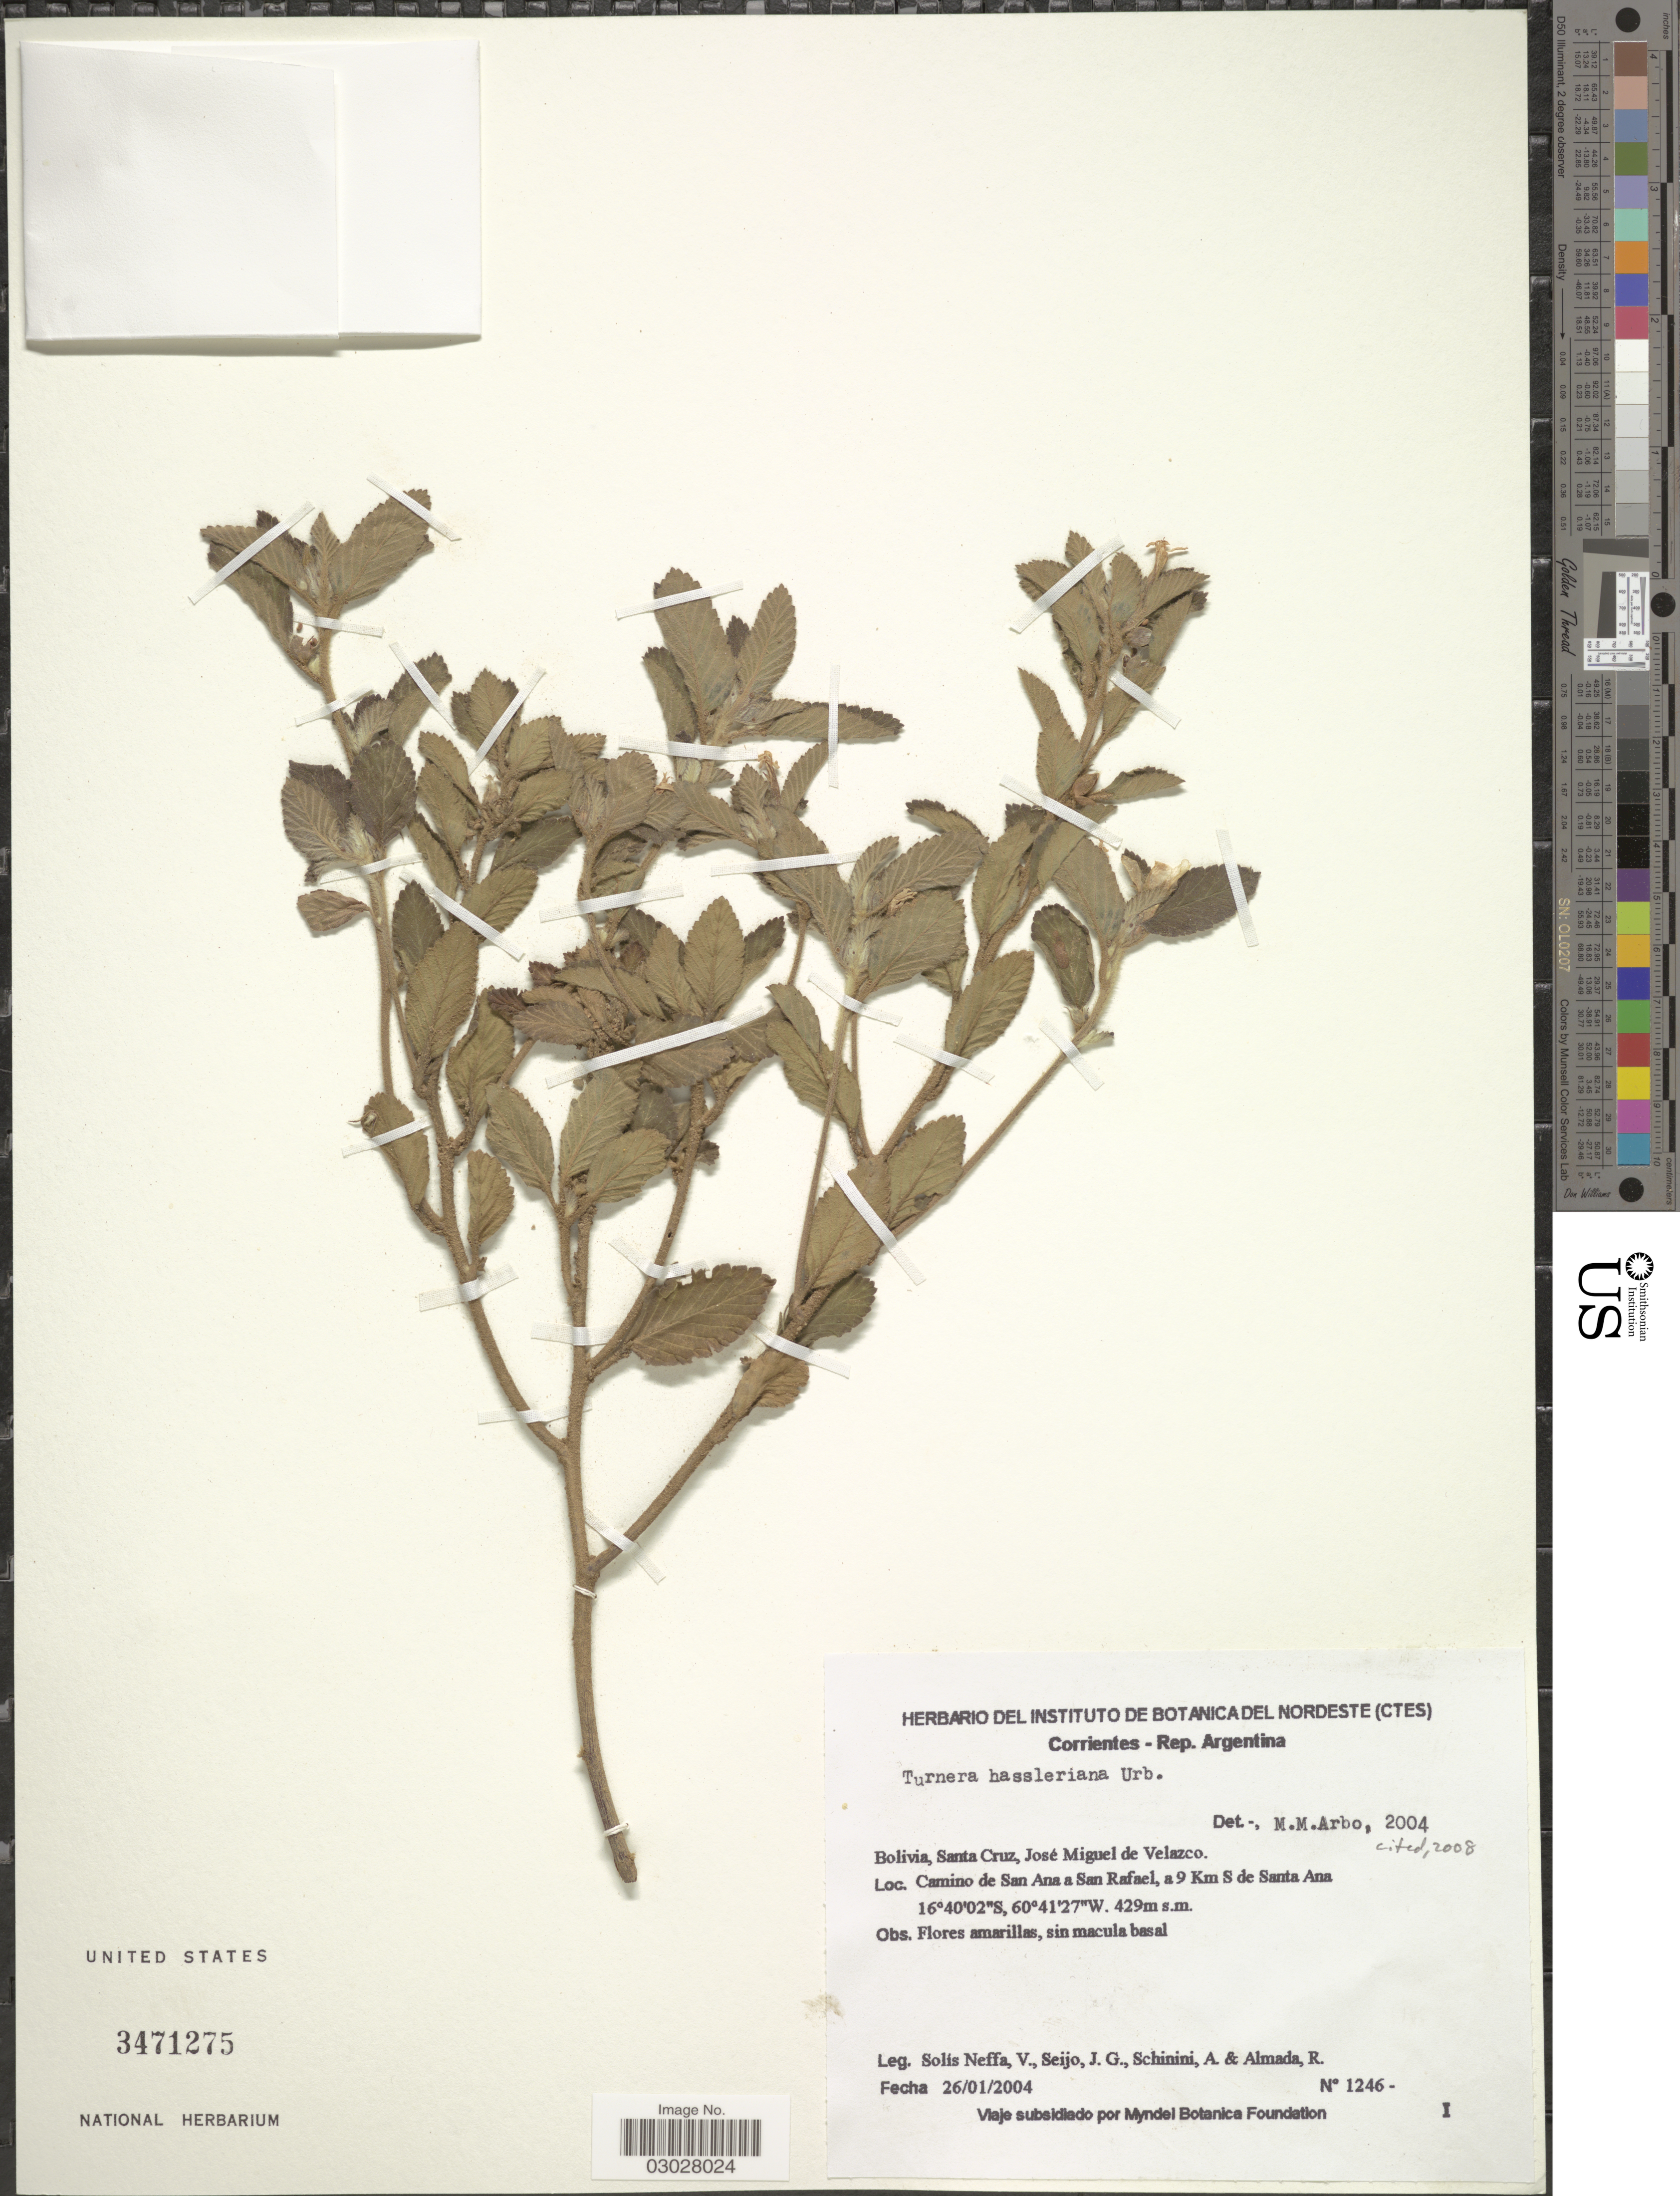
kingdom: Plantae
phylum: Tracheophyta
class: Magnoliopsida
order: Malpighiales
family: Turneraceae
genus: Turnera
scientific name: Turnera hassleriana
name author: Urb.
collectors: V. Solis Neffa, J. Seijo, A. Schinini & R. Almada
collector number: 1246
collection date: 2004-01-26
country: Bolivia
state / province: Santa Cruz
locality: Santa Cruz, José Miguel de Velazco. Camino de San Ana a San Rafael, a 9 Km S de Santa Ana.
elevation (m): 429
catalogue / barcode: US 3471275